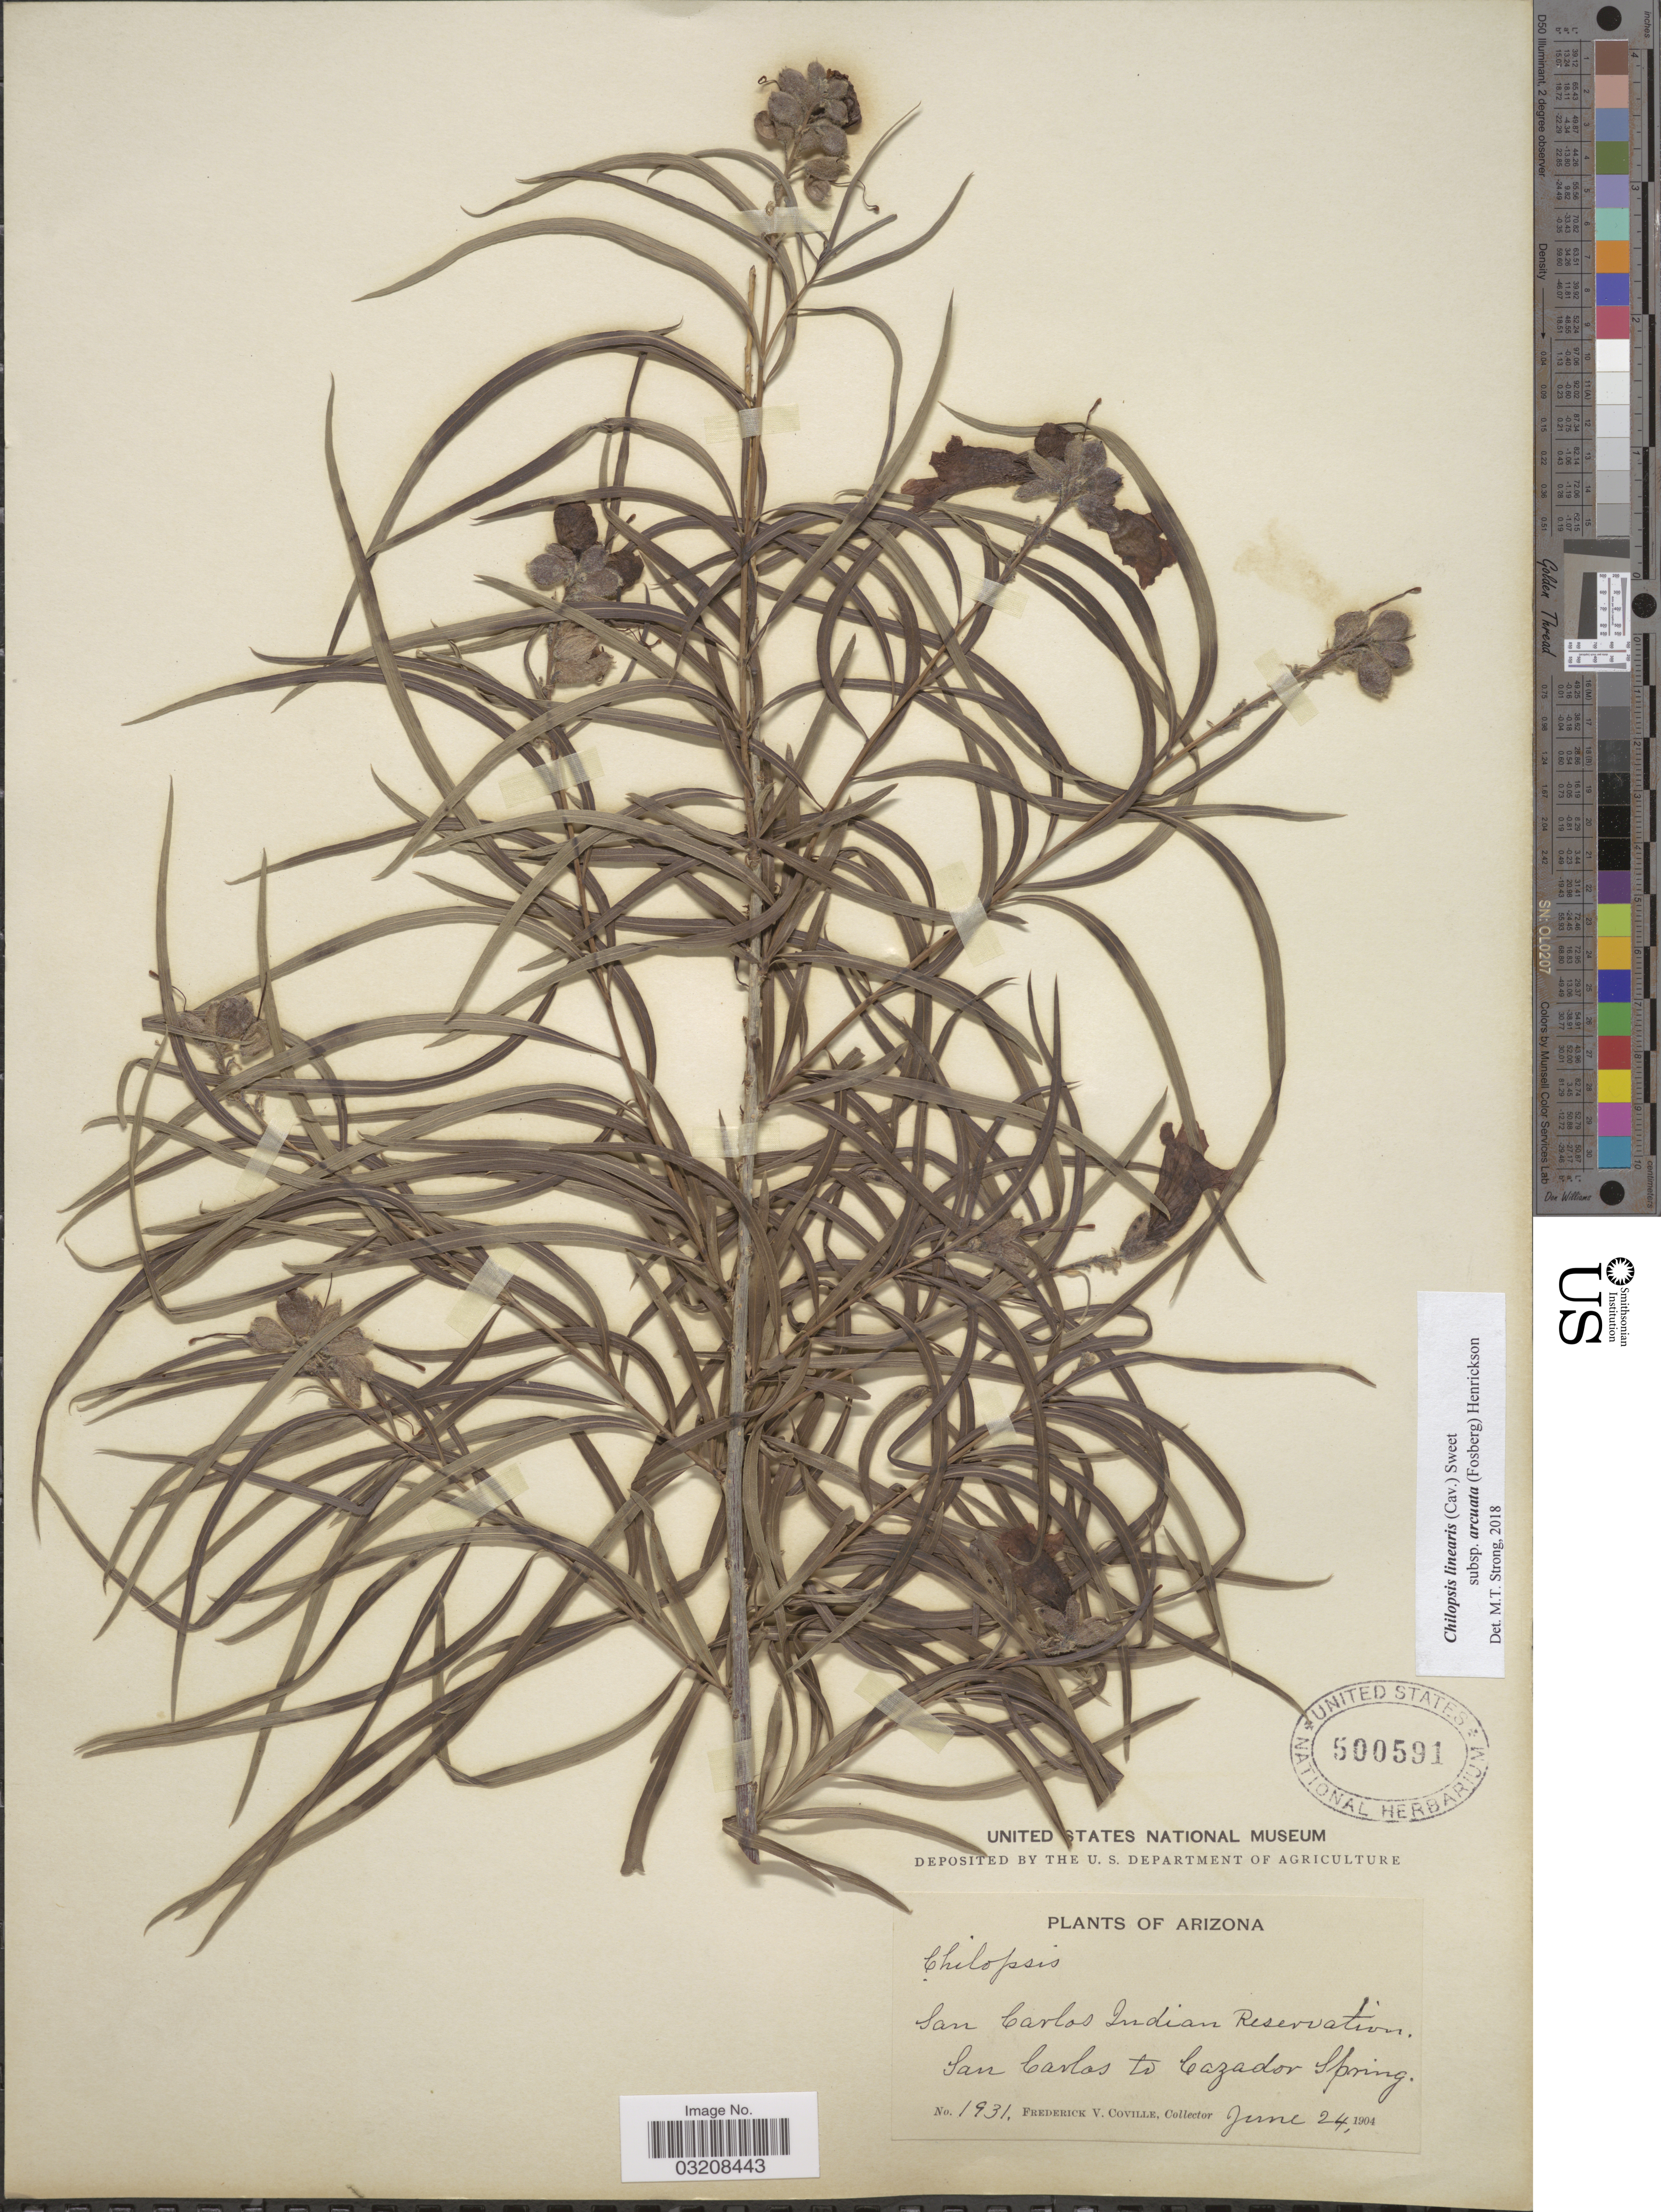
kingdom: Plantae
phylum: Tracheophyta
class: Magnoliopsida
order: Lamiales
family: Bignoniaceae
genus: Chilopsis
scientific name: Chilopsis linearis subsp. arcuata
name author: (Fosberg) Henrickson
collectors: F. V. Coville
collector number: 1931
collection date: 1904-06-24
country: United States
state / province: Arizona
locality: San Carlos Indian Reservation. San Carlos to Cazador Spring.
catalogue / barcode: US 500591